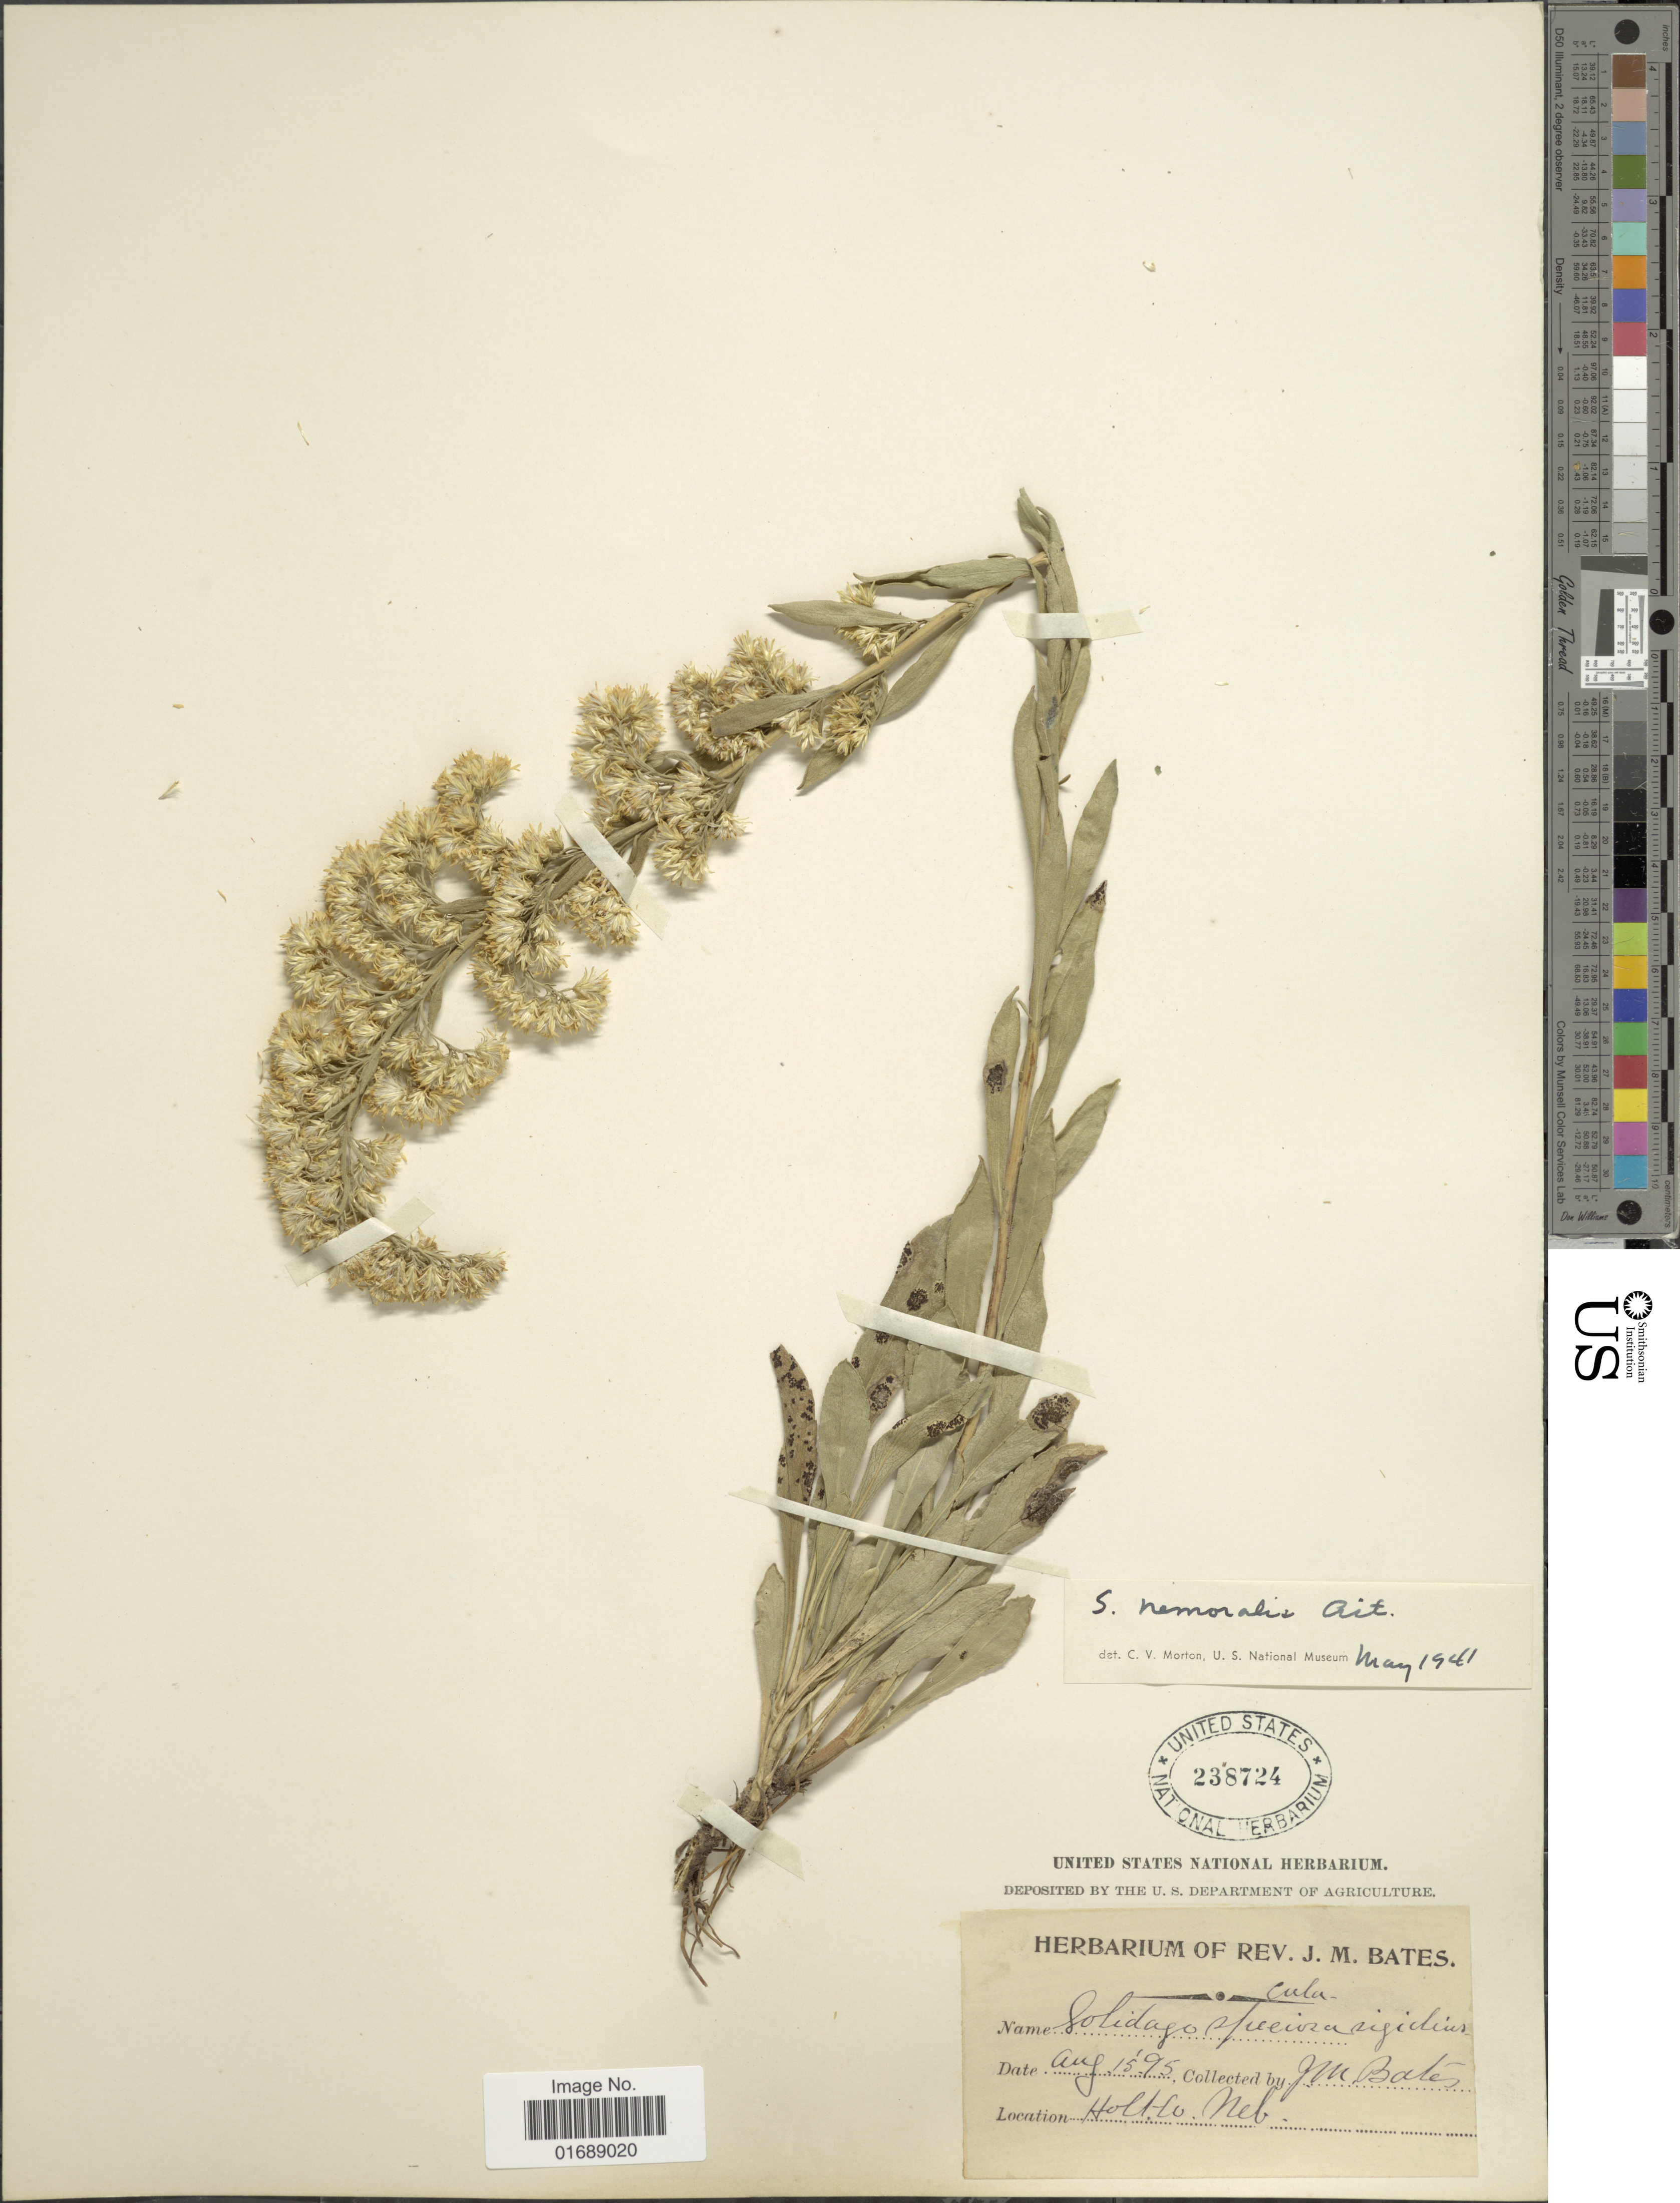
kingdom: Plantae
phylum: Tracheophyta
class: Magnoliopsida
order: Asterales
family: Asteraceae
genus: Solidago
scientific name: Solidago nemoralis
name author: Aiton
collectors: J. Bates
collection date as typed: Transcribed d/m/y: 15/8/95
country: United States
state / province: Nebraska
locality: Holt Co.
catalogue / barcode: US 238724